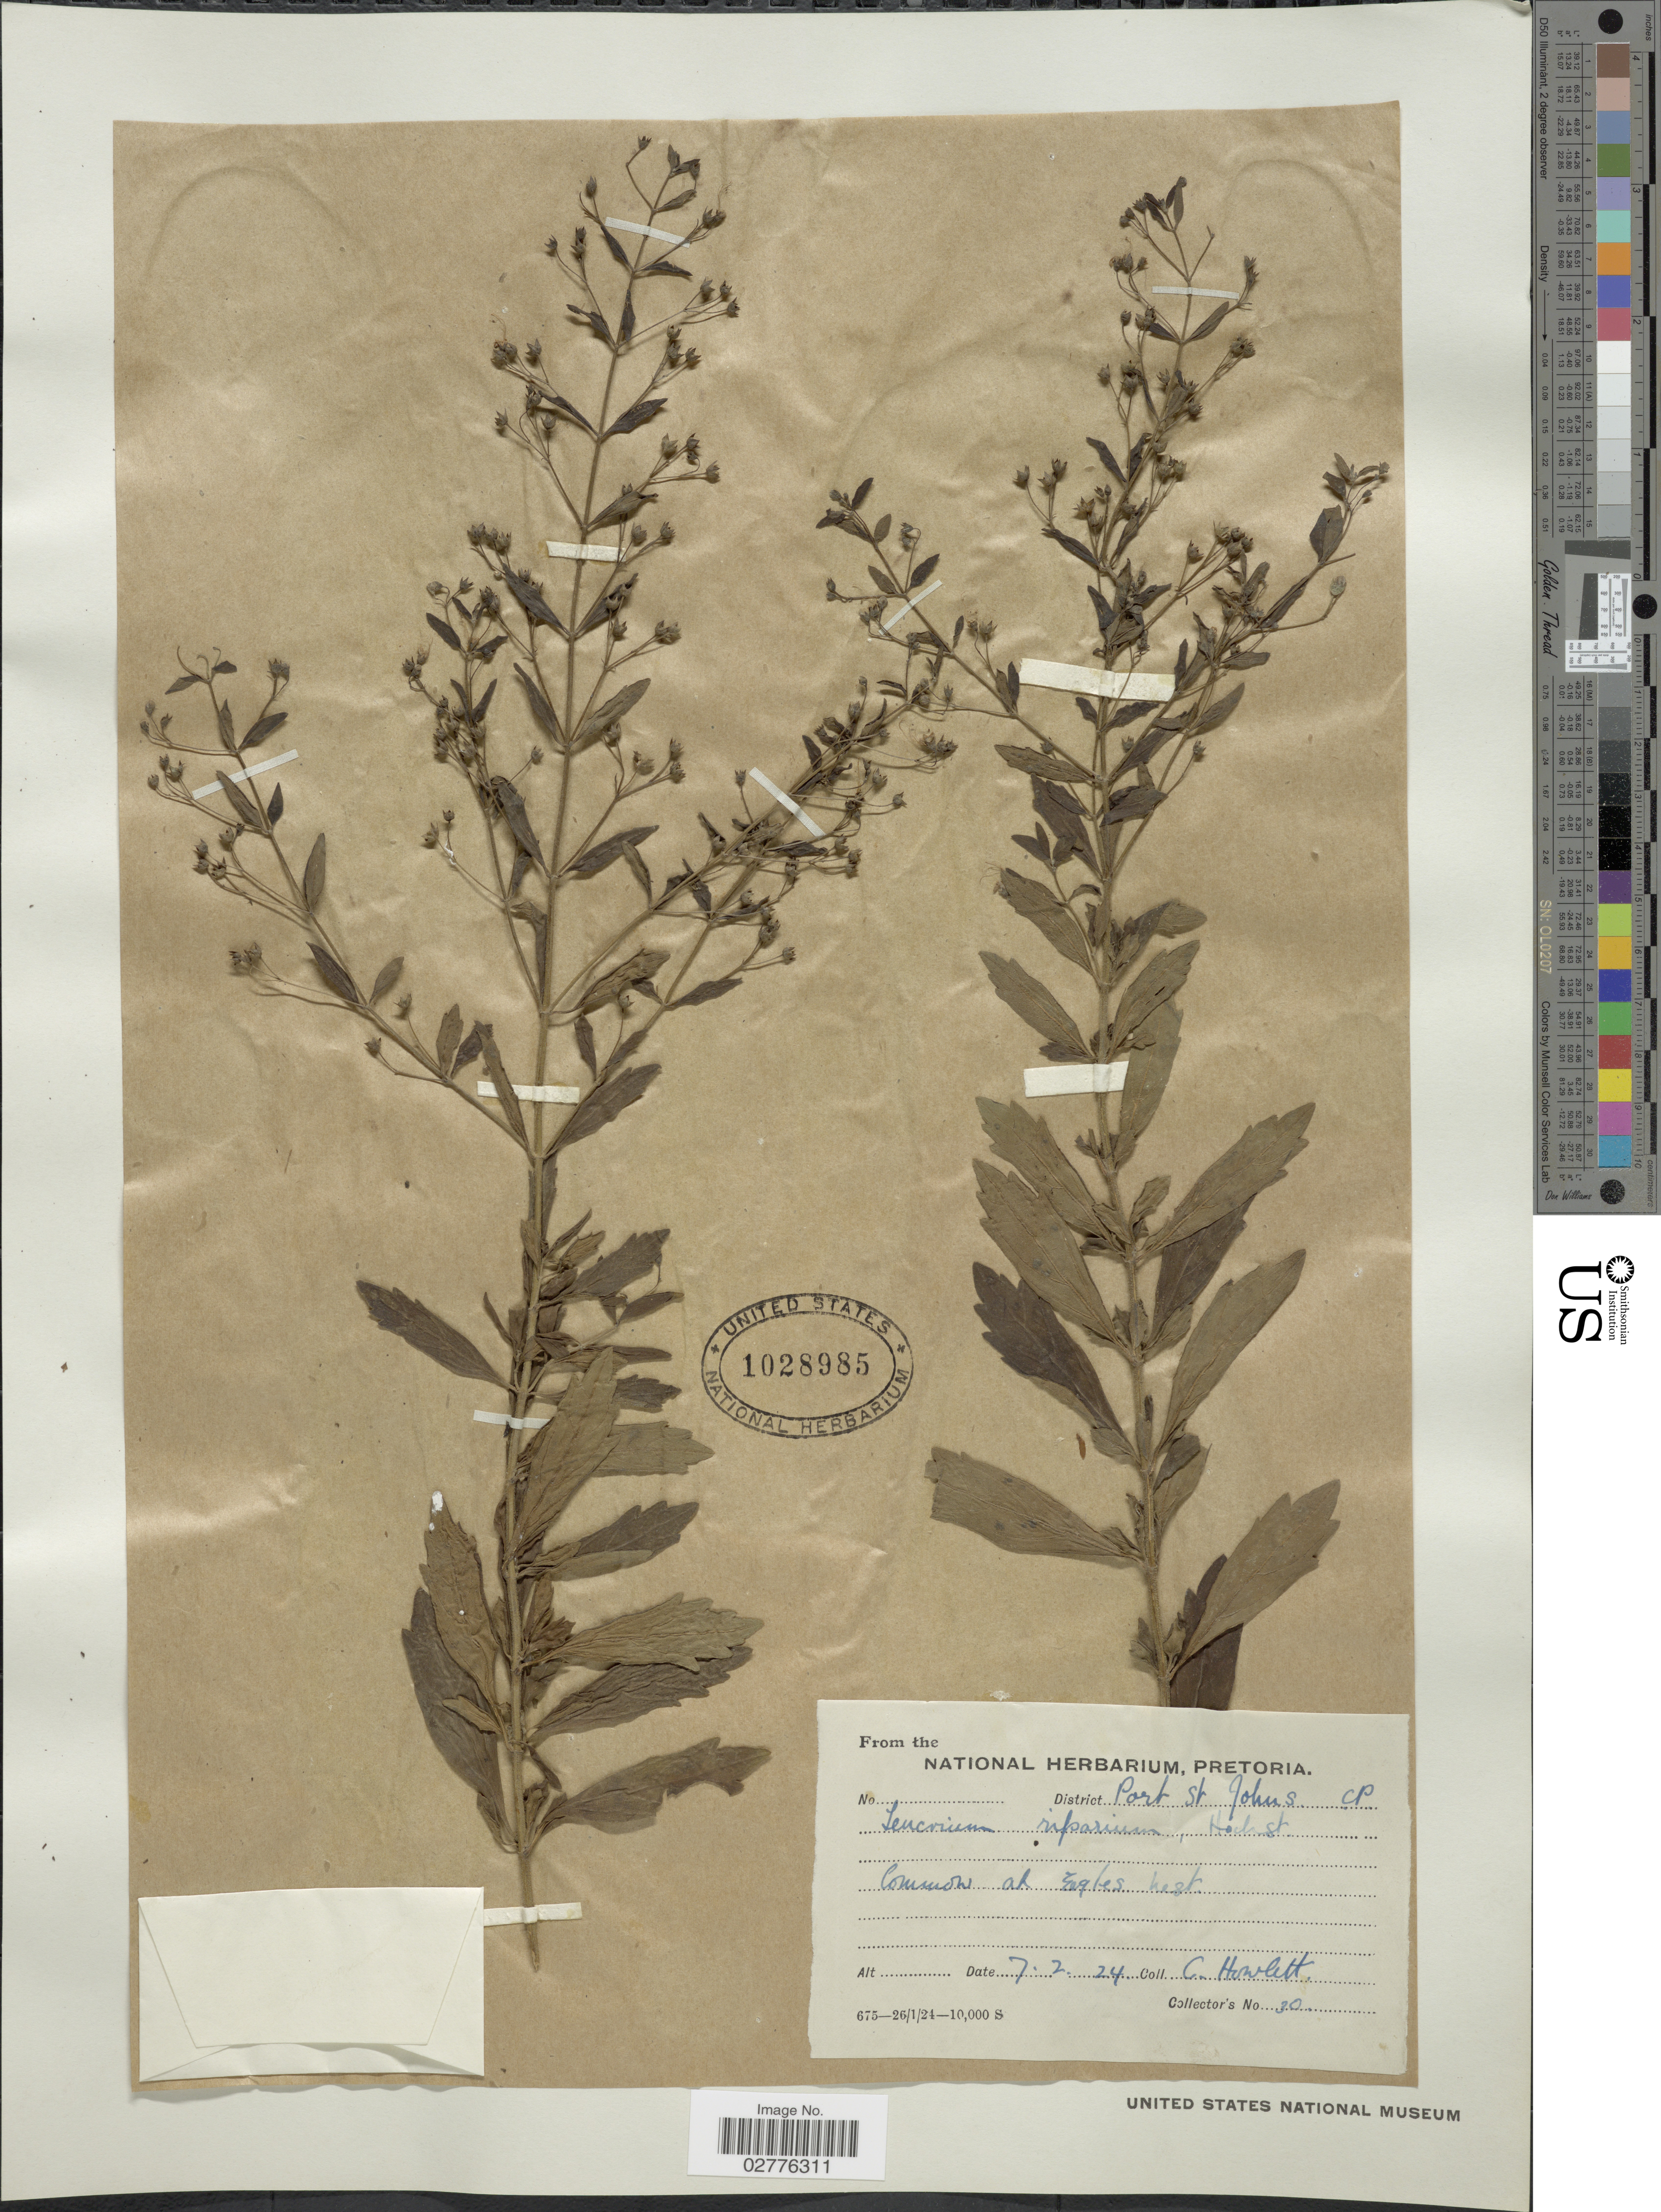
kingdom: Plantae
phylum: Tracheophyta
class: Magnoliopsida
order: Lamiales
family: Lamiaceae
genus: Teucrium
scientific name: Teucrium riparium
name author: Raf.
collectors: C. Howlett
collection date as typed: Transcribed d/m/y: 7/2/24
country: South Africa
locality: District Port St Johns, CP.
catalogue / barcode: US 1028985